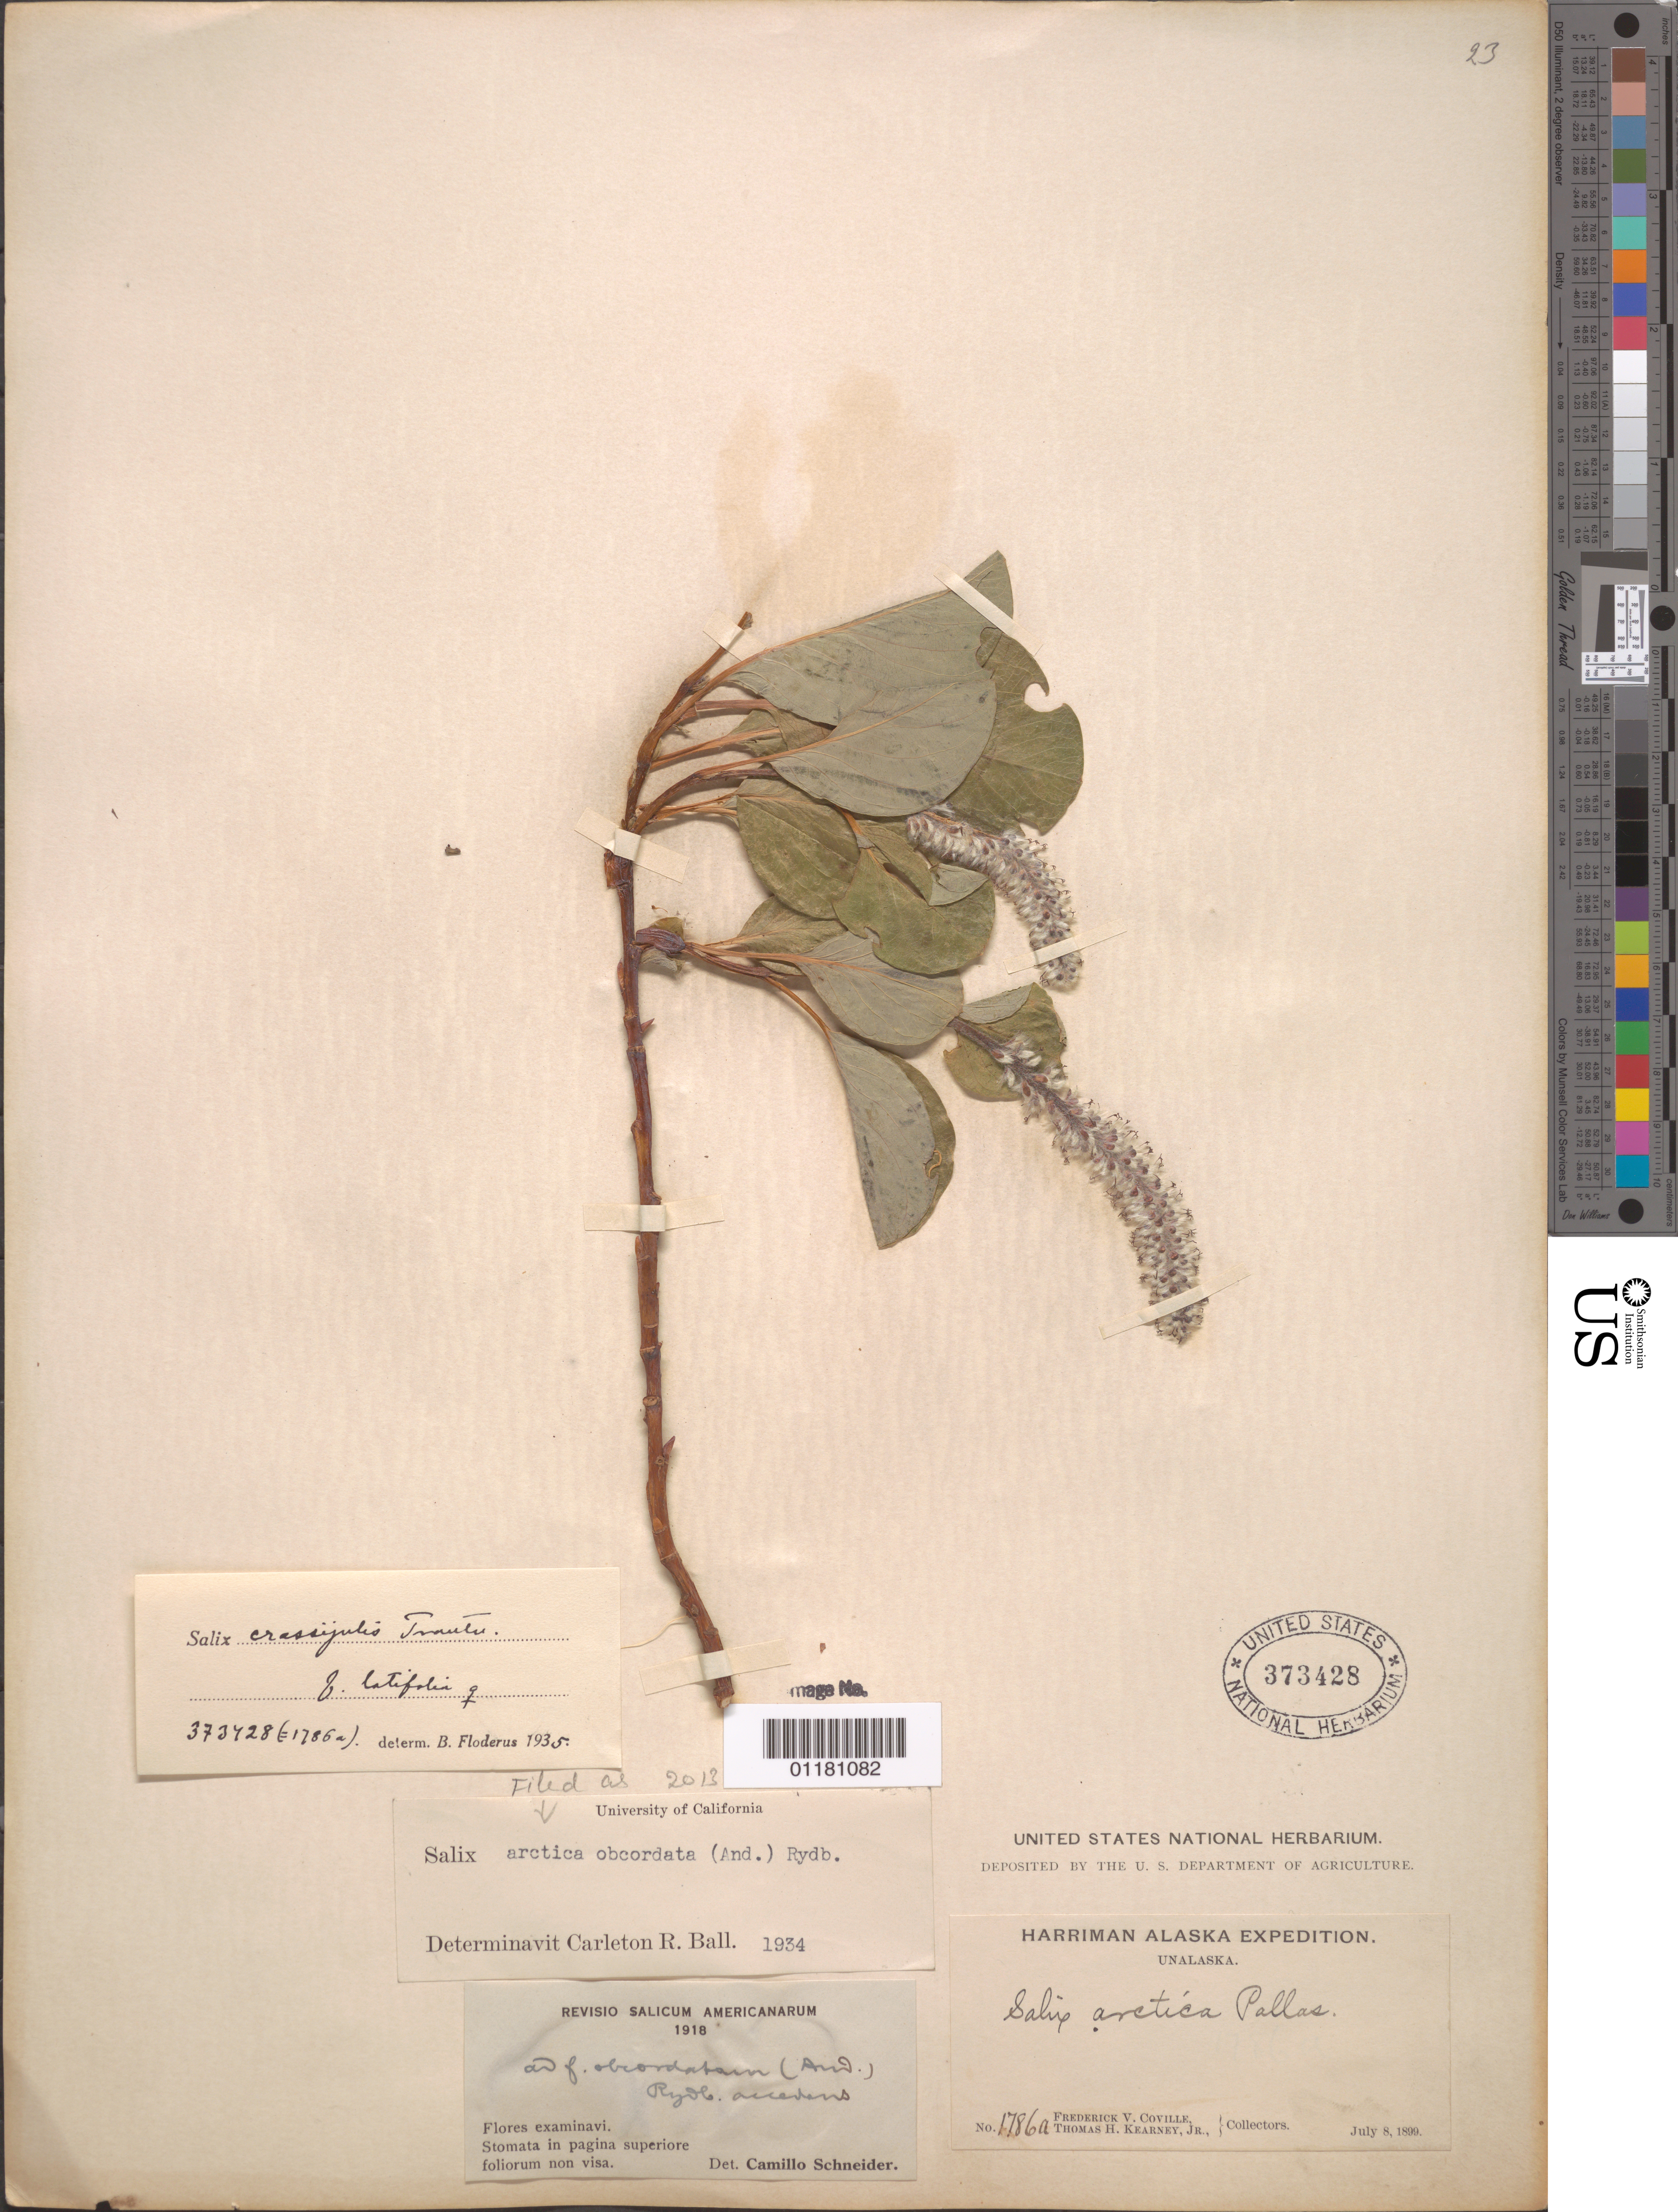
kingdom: Plantae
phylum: Tracheophyta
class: Magnoliopsida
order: Malpighiales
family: Salicaceae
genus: Salix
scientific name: Salix arctica var. obcordata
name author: (Andersson) Rydb.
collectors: F. V. Coville & T. H. Kearney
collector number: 1786a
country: United States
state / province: Alaska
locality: Unalaska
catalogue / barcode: US 373428